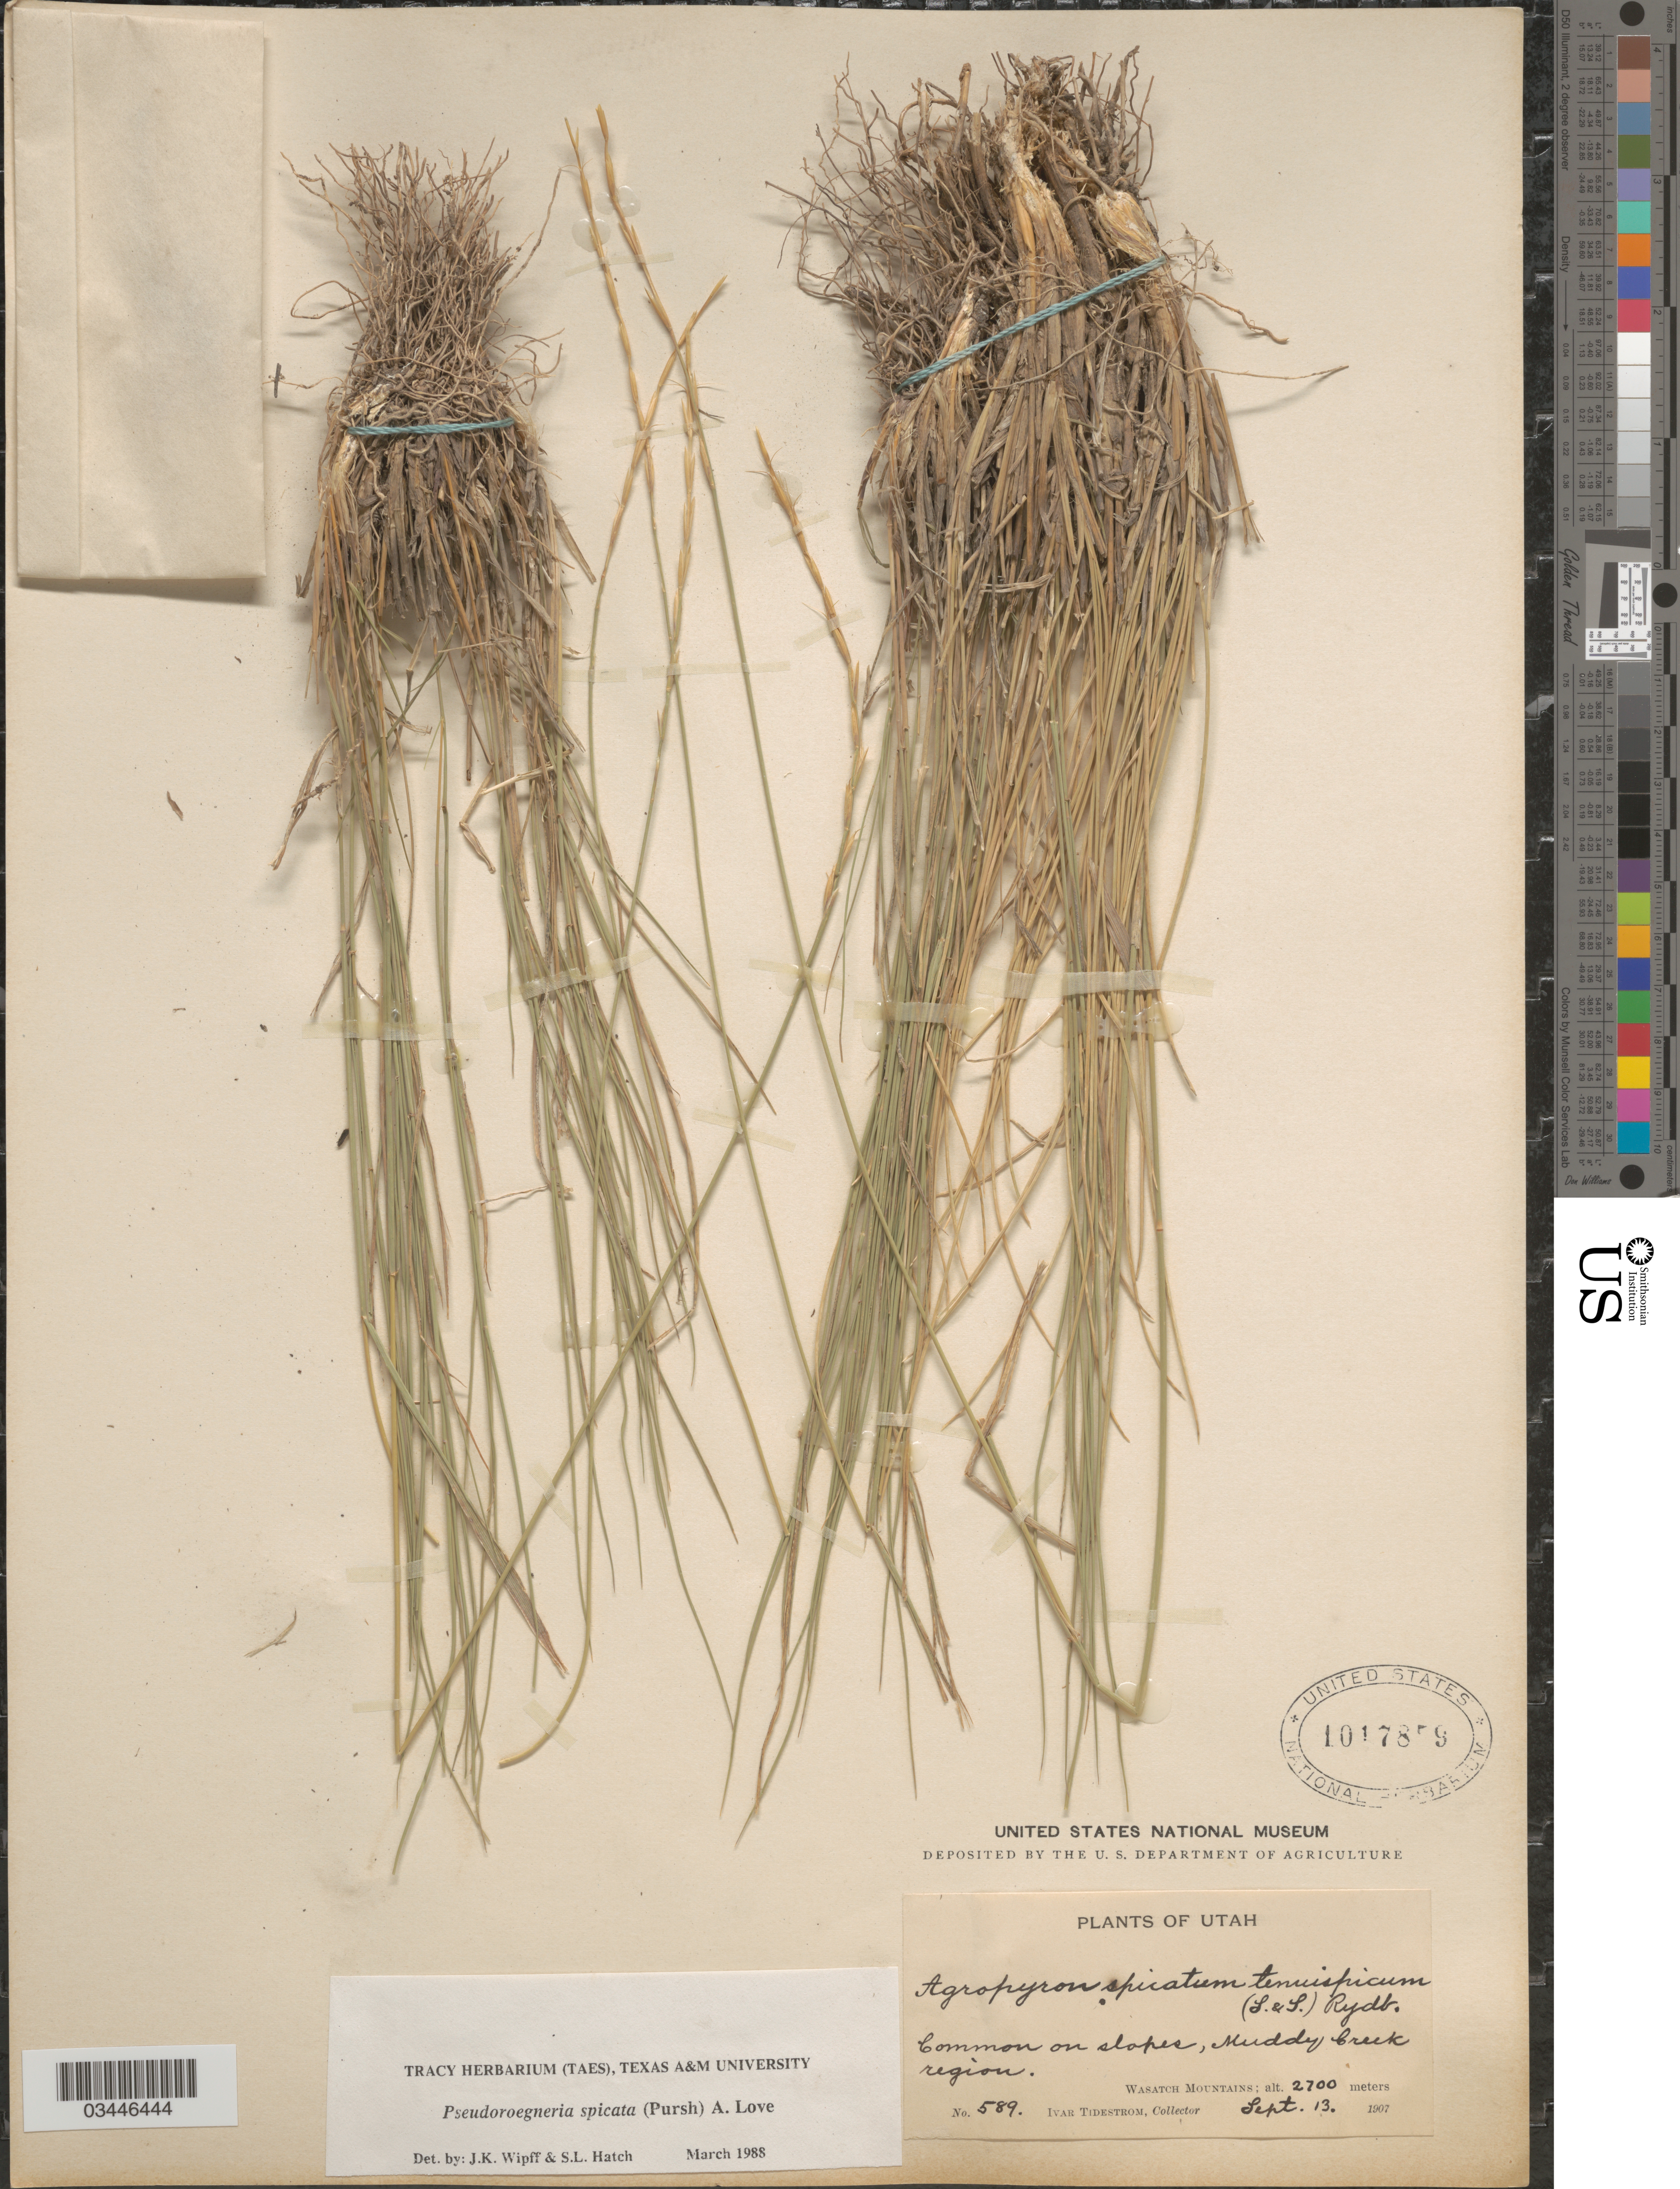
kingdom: Plantae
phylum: Tracheophyta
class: Liliopsida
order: Poales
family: Poaceae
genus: Pseudoroegneria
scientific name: Pseudoroegneria spicata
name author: (Pursh) Á. Löve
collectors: I. F. Tidestrom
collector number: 589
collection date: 1907-09-13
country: United States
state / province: Utah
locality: Common on slopes, Muddy Creek region. Wasatch Mountains.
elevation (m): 2700